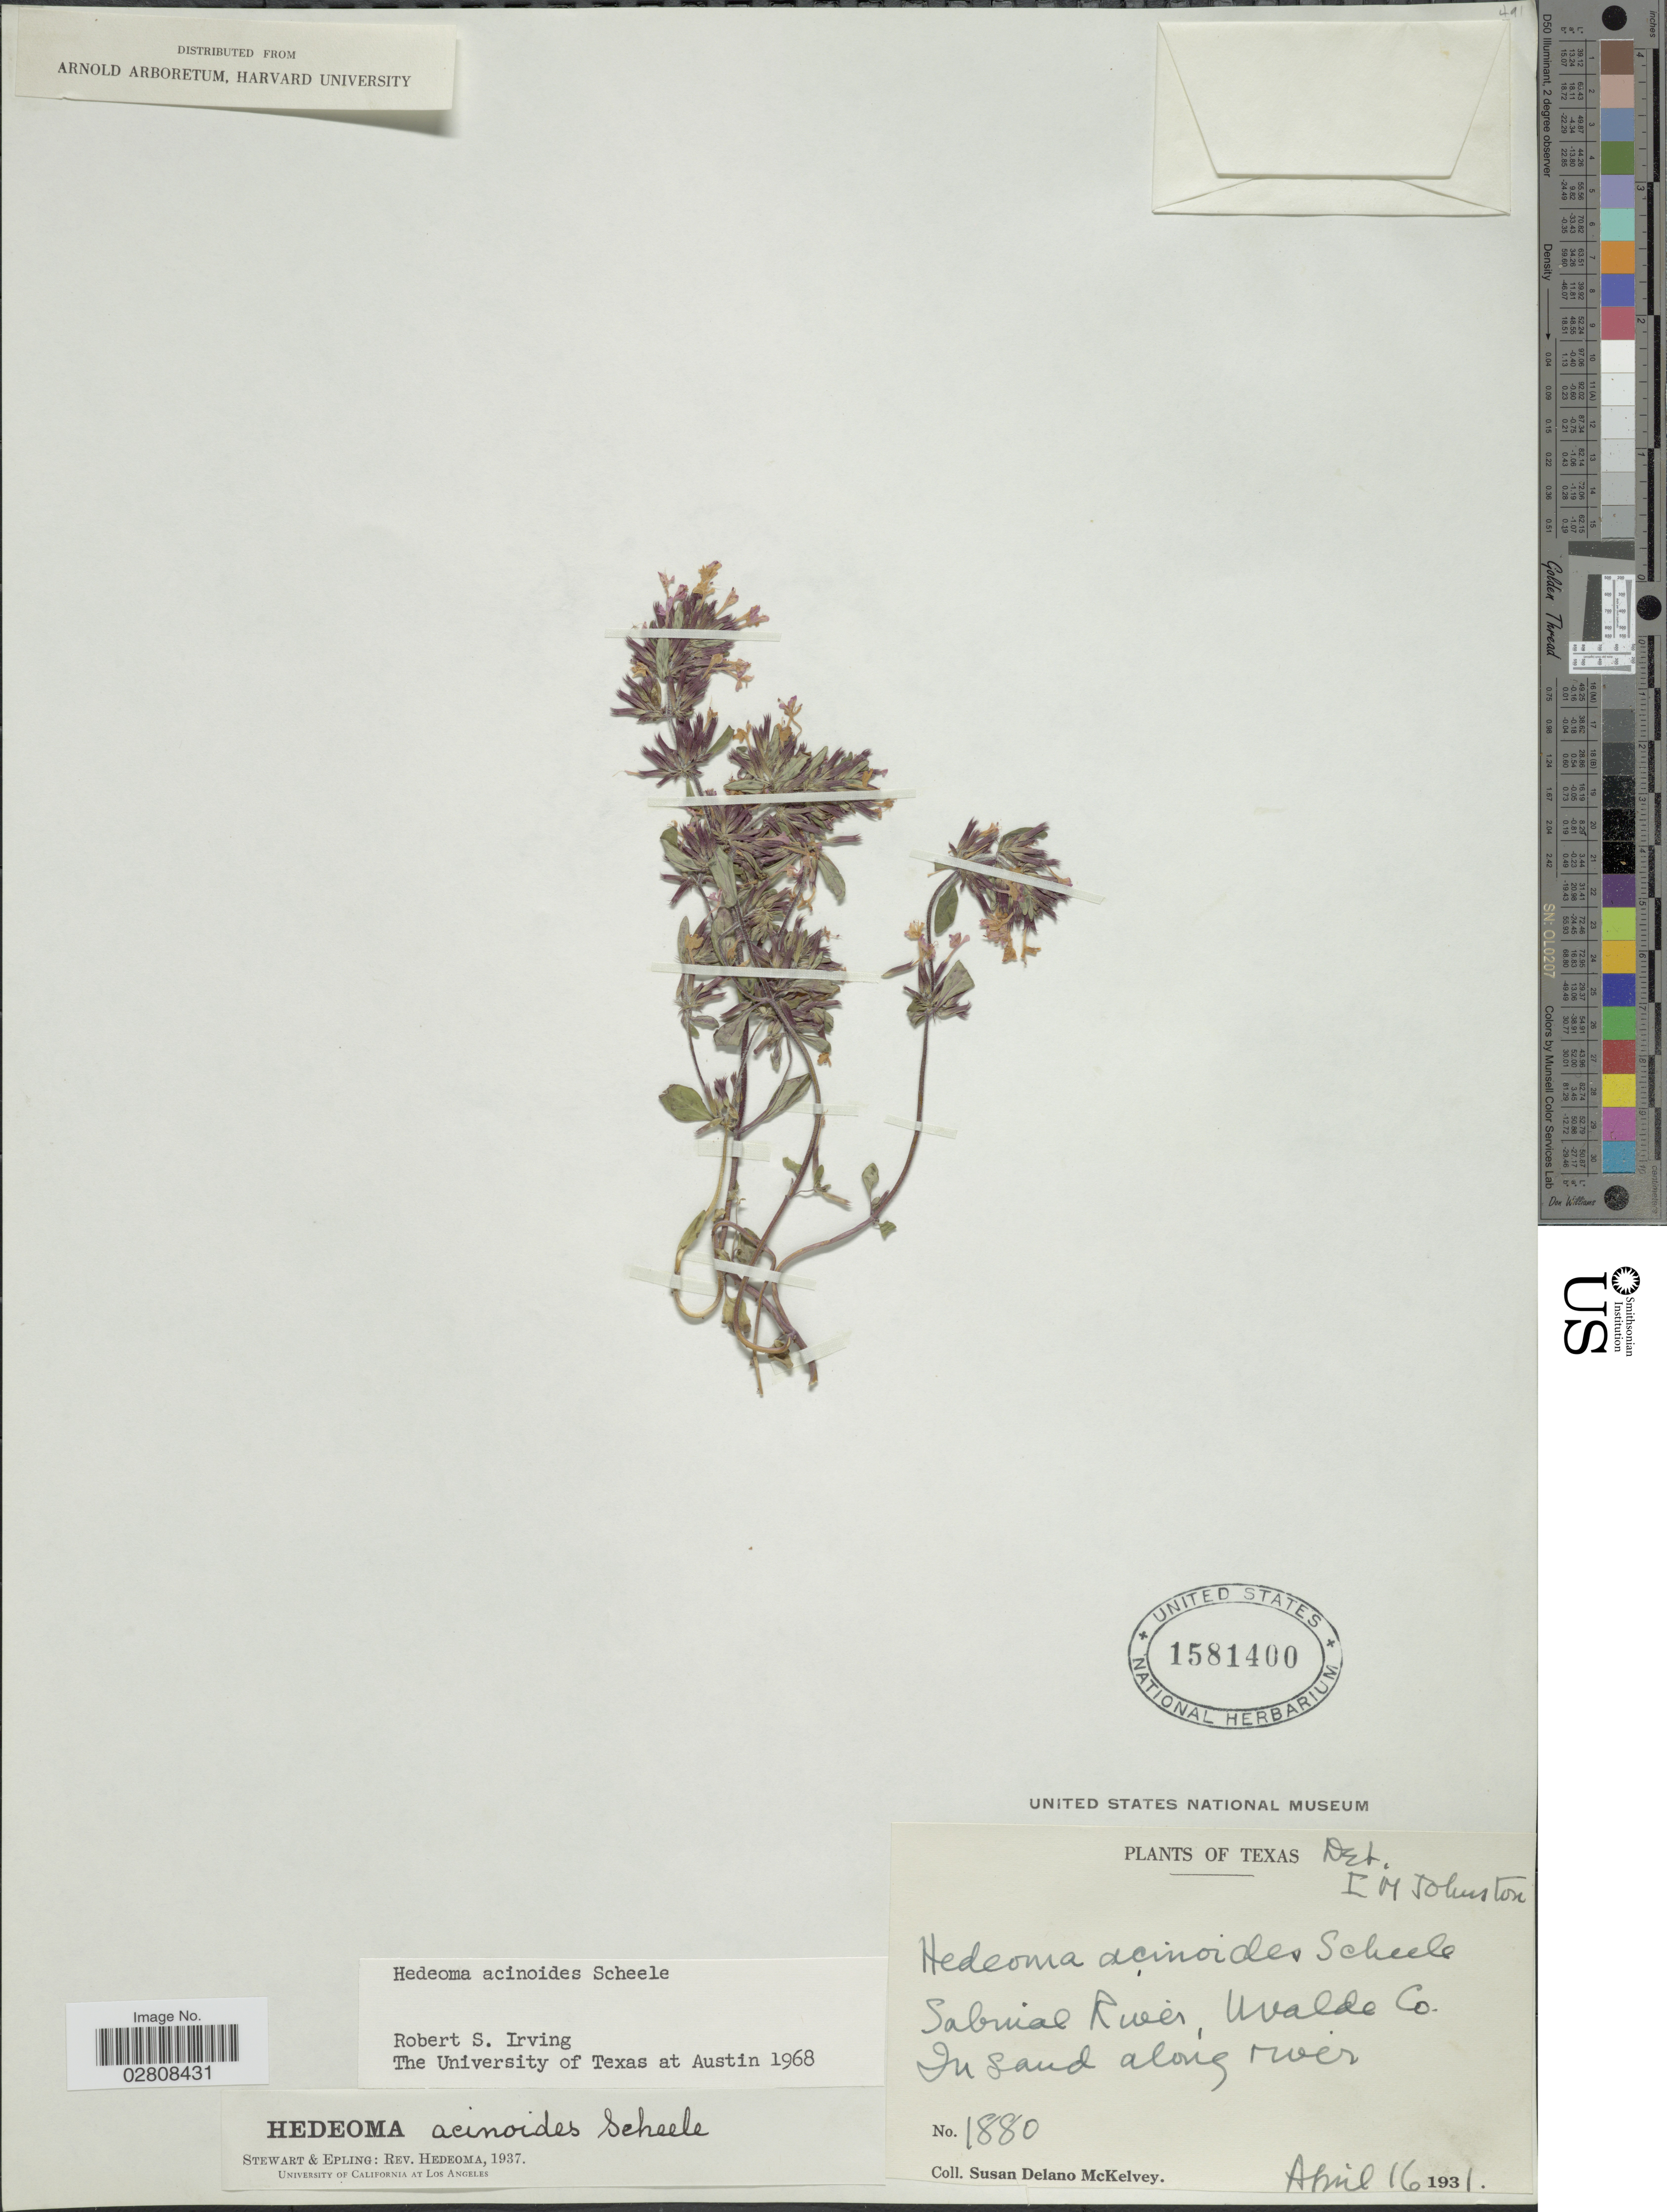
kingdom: Plantae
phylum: Tracheophyta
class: Magnoliopsida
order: Lamiales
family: Lamiaceae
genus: Hedeoma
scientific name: Hedeoma acinoides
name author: Scheele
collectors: S. A. McKelvey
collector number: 1880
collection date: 1931-04-16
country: United States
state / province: Texas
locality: Sabinal River, Uvalde Co. In sand along river.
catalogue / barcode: US 1581400